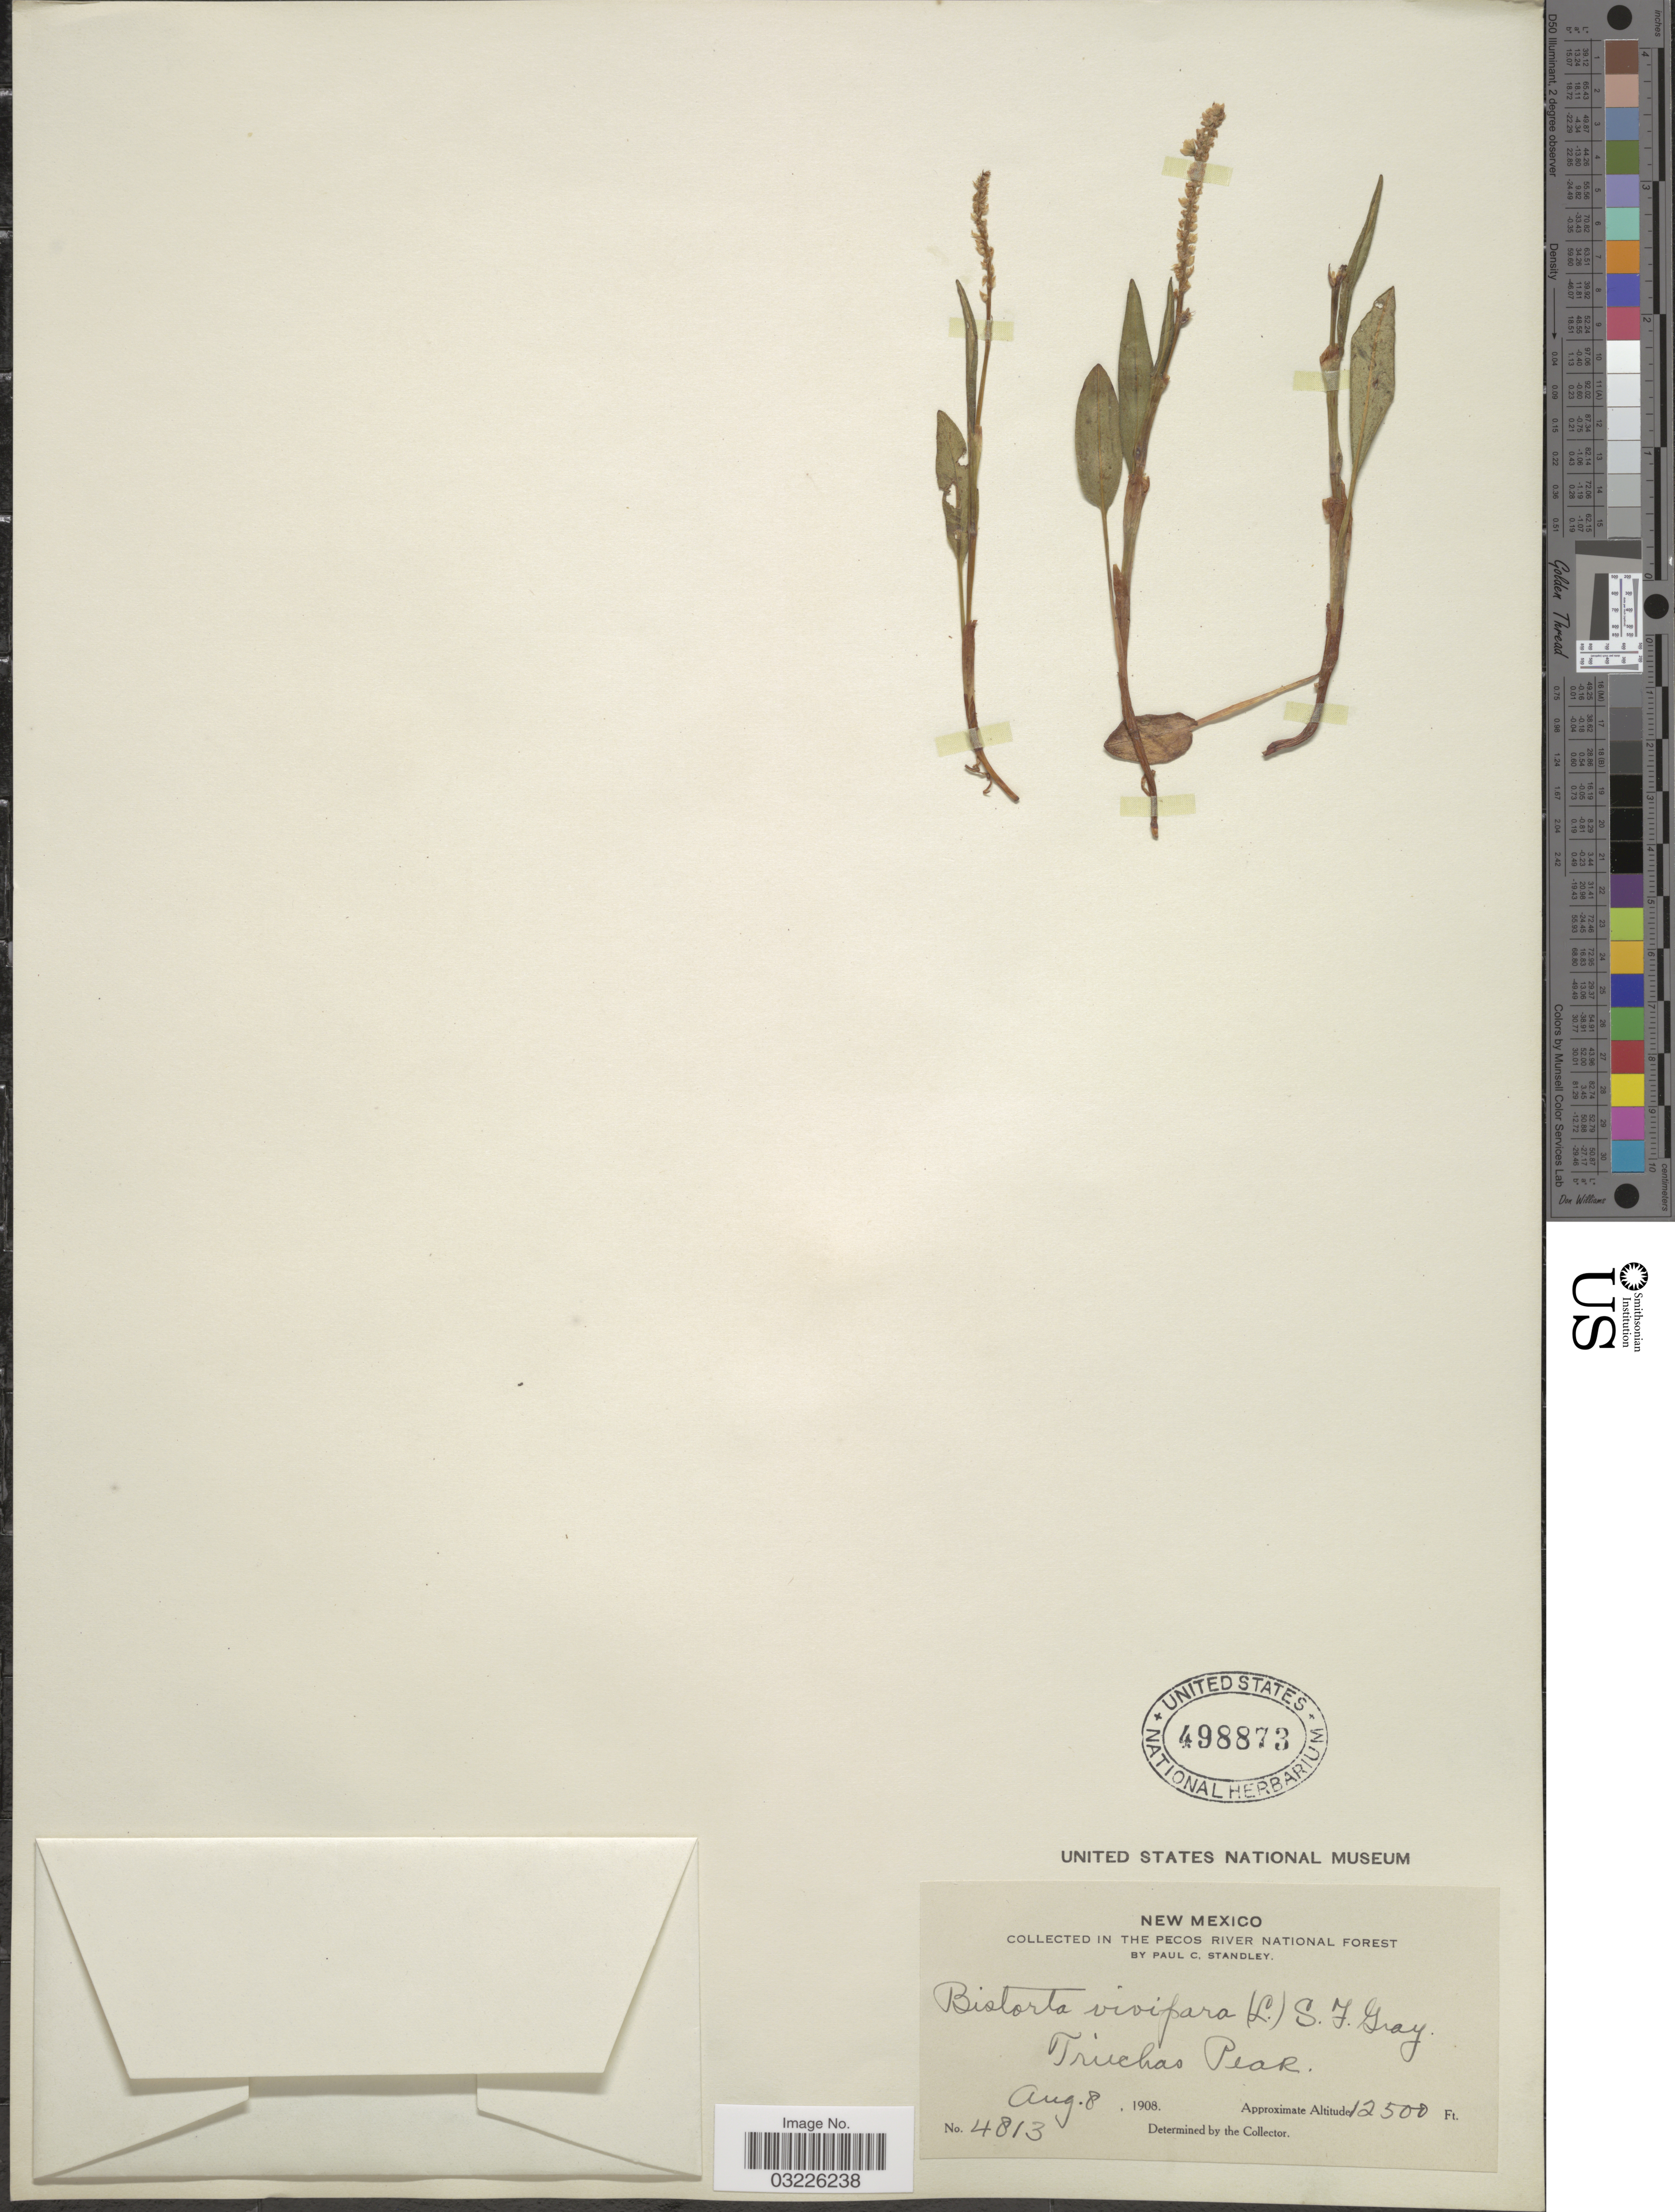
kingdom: Plantae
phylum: Tracheophyta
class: Magnoliopsida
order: Caryophyllales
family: Polygonaceae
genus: Bistorta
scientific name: Bistorta vivipara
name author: (L.) Delarbre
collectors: P. C. Standley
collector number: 4813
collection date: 1908-08-08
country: United States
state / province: New Mexico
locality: In The Pecos River National Forest, Truchas Peak.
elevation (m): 3810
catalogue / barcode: US 498873